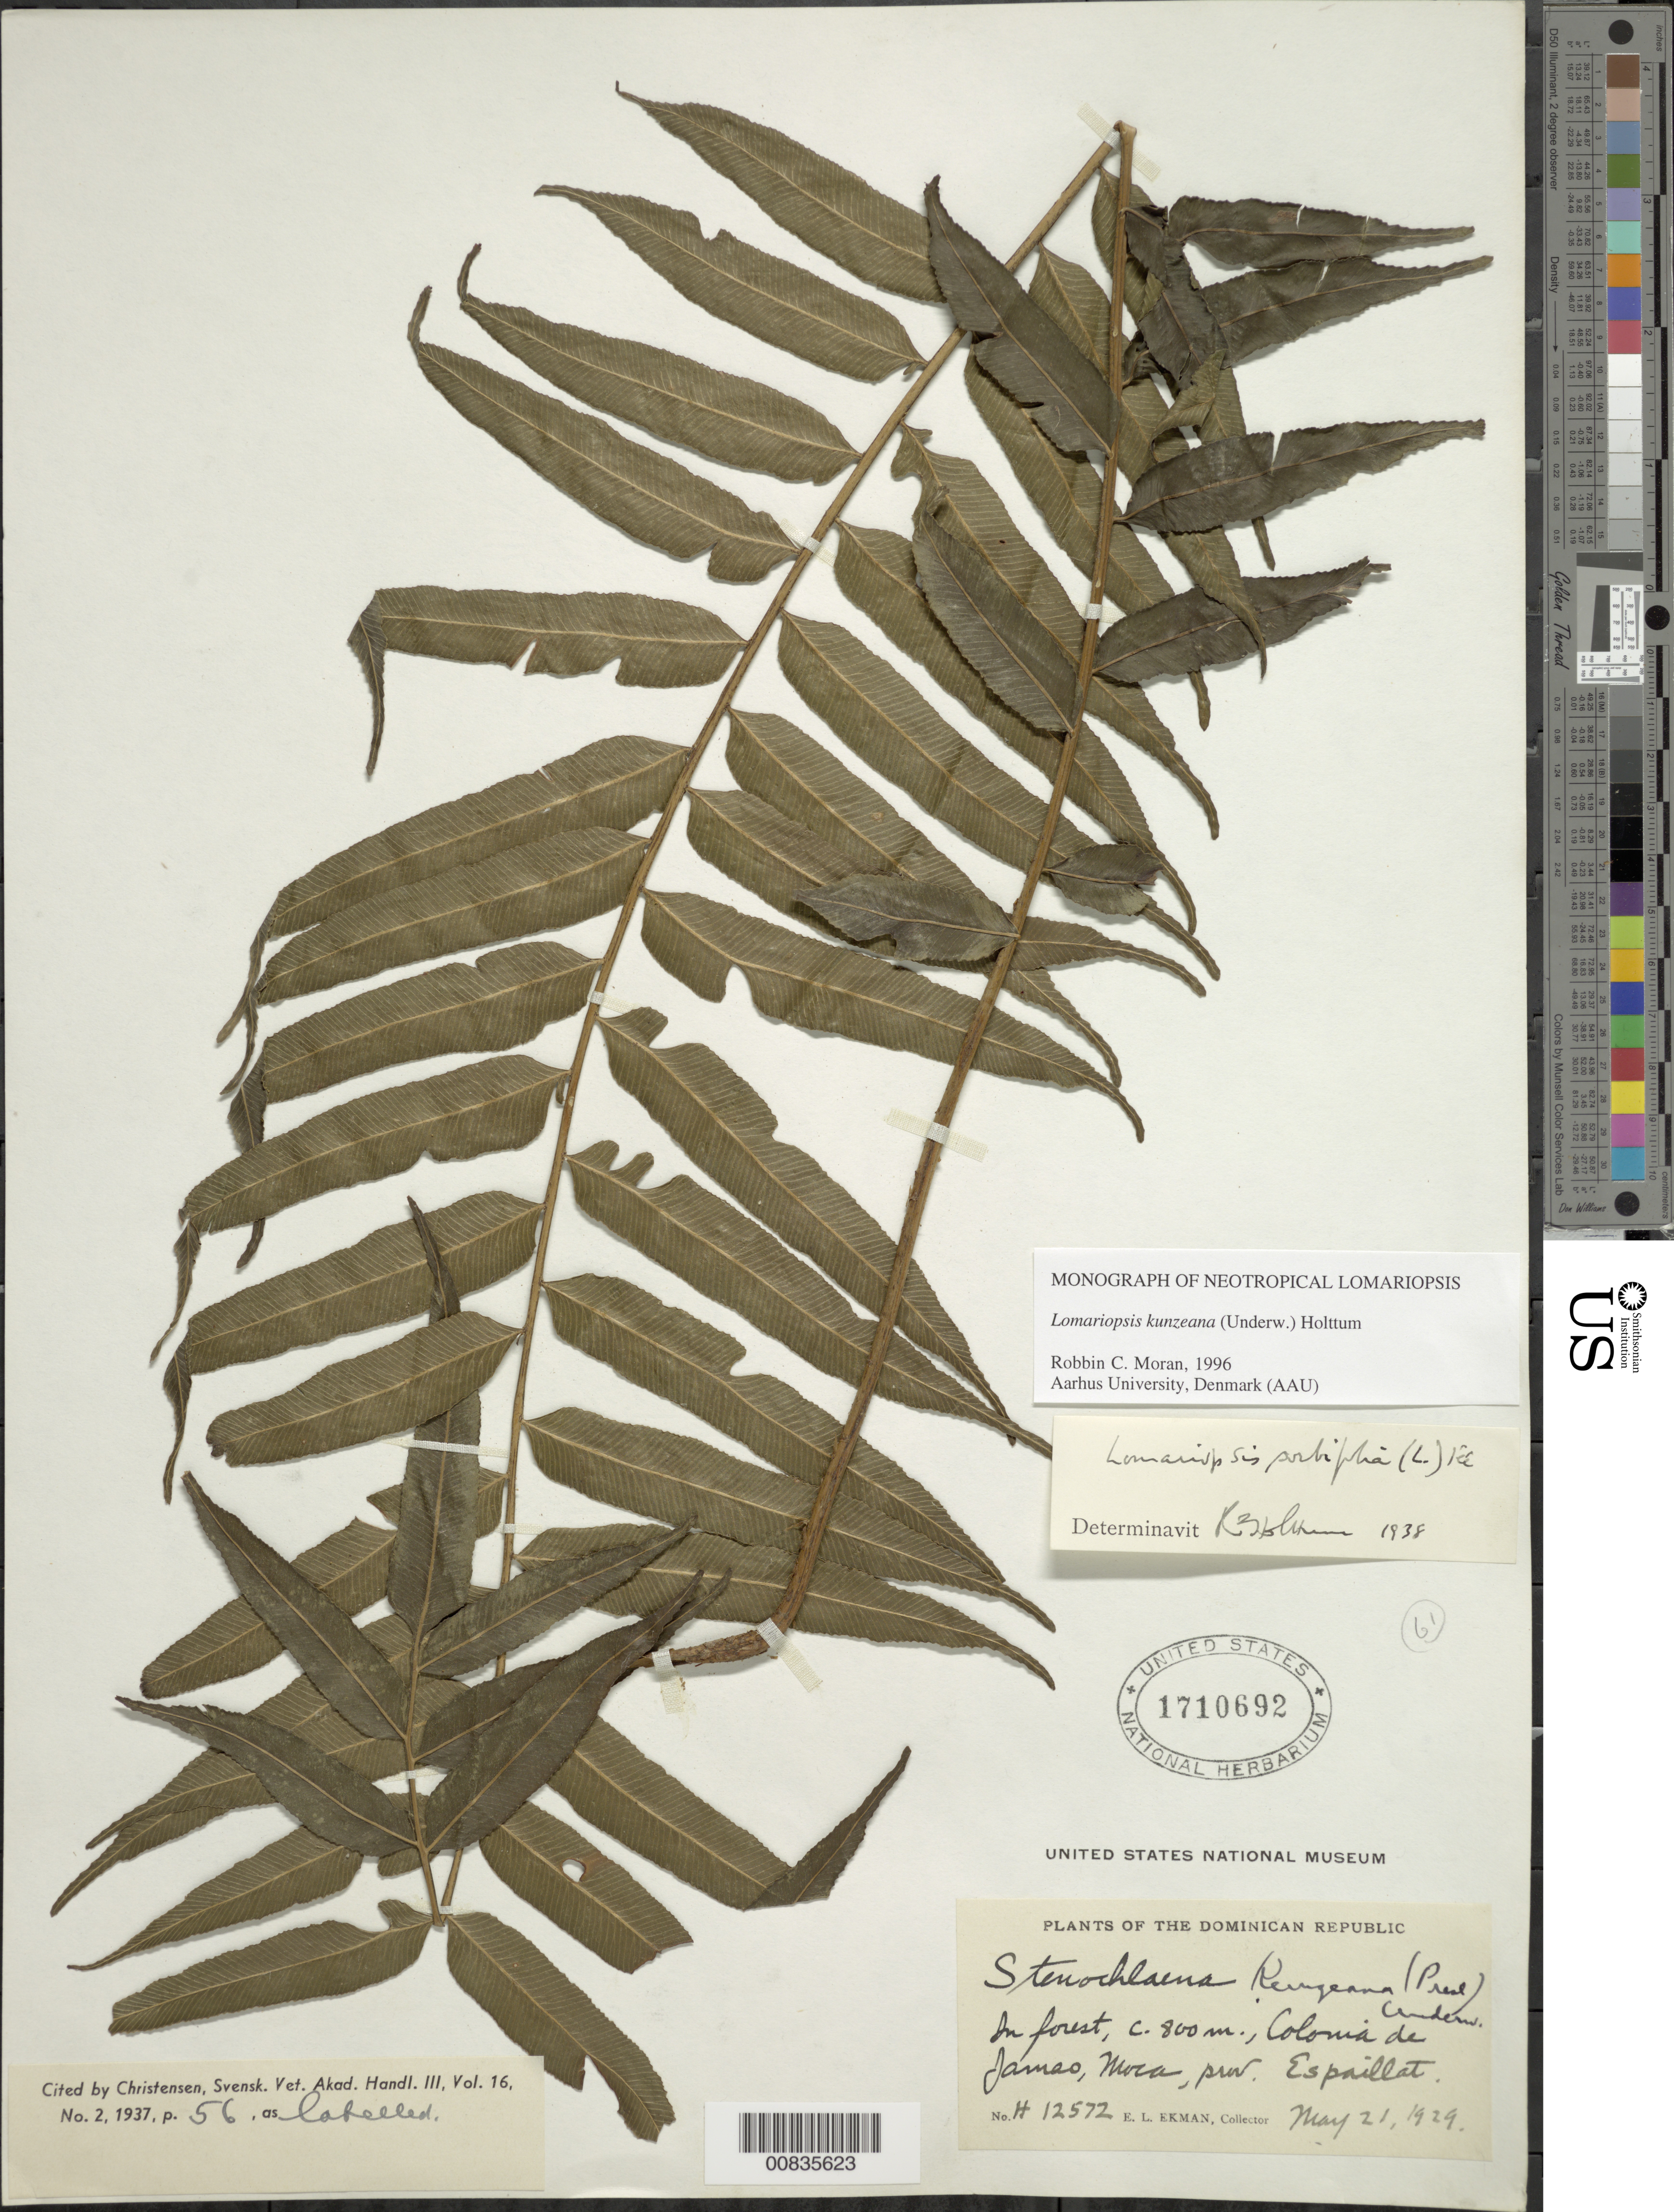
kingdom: Plantae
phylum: Tracheophyta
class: Polypodiopsida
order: Polypodiales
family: Lomariopsidaceae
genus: Lomariopsis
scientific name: Lomariopsis kunzeana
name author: (Underw.) Holttum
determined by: Moran, R. C.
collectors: E. L. Ekman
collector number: H 12572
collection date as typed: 21 May 1929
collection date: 1929-05-21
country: Dominican Republic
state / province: Espaillat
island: Hispaniola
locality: Collonia de Jamao, Moca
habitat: Forest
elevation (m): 800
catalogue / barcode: US 1710692